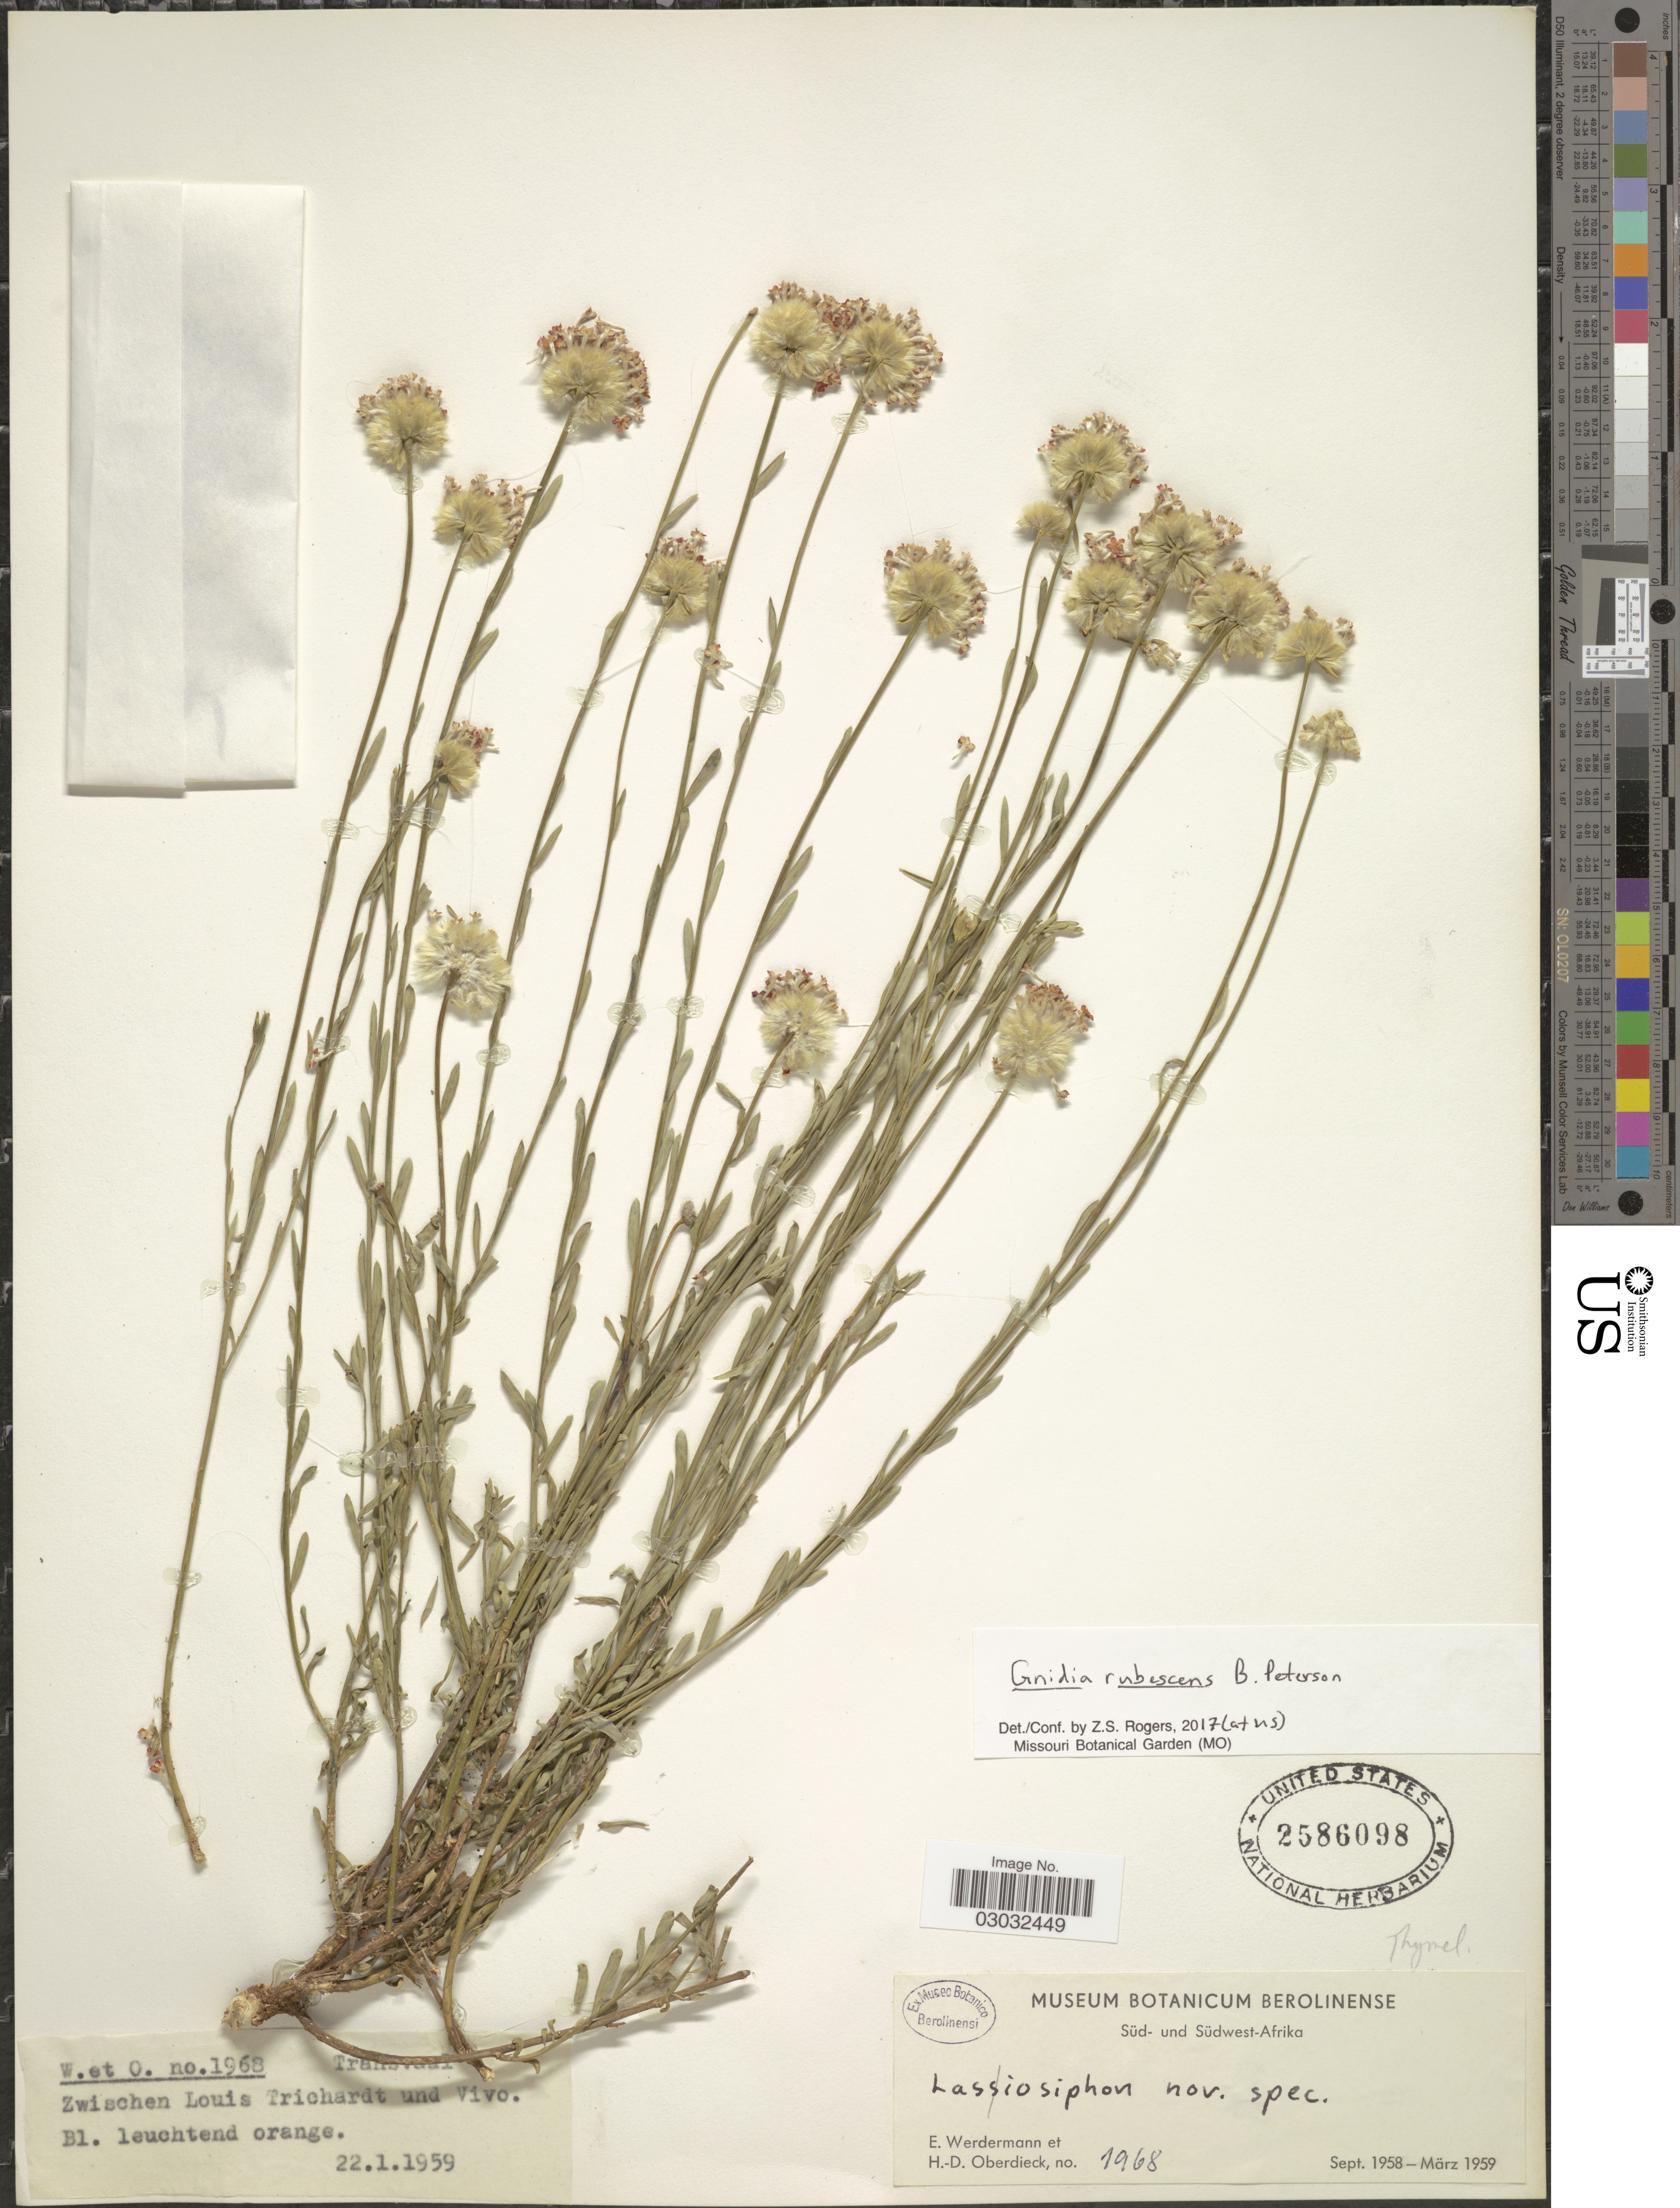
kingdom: Plantae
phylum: Tracheophyta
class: Magnoliopsida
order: Malvales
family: Thymelaeaceae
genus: Lasiosiphon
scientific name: Lasiosiphon rubescens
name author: (B. Peterson) J.C. Manning & Magee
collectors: E. Werdermann & H. Oberdieck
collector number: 1968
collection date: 1959-01-22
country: South Africa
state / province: Limpopo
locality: Transvaal. Zwischen Louis Trichardt und Vivo. Süd- und Südwest-Africa.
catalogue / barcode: US 2586098